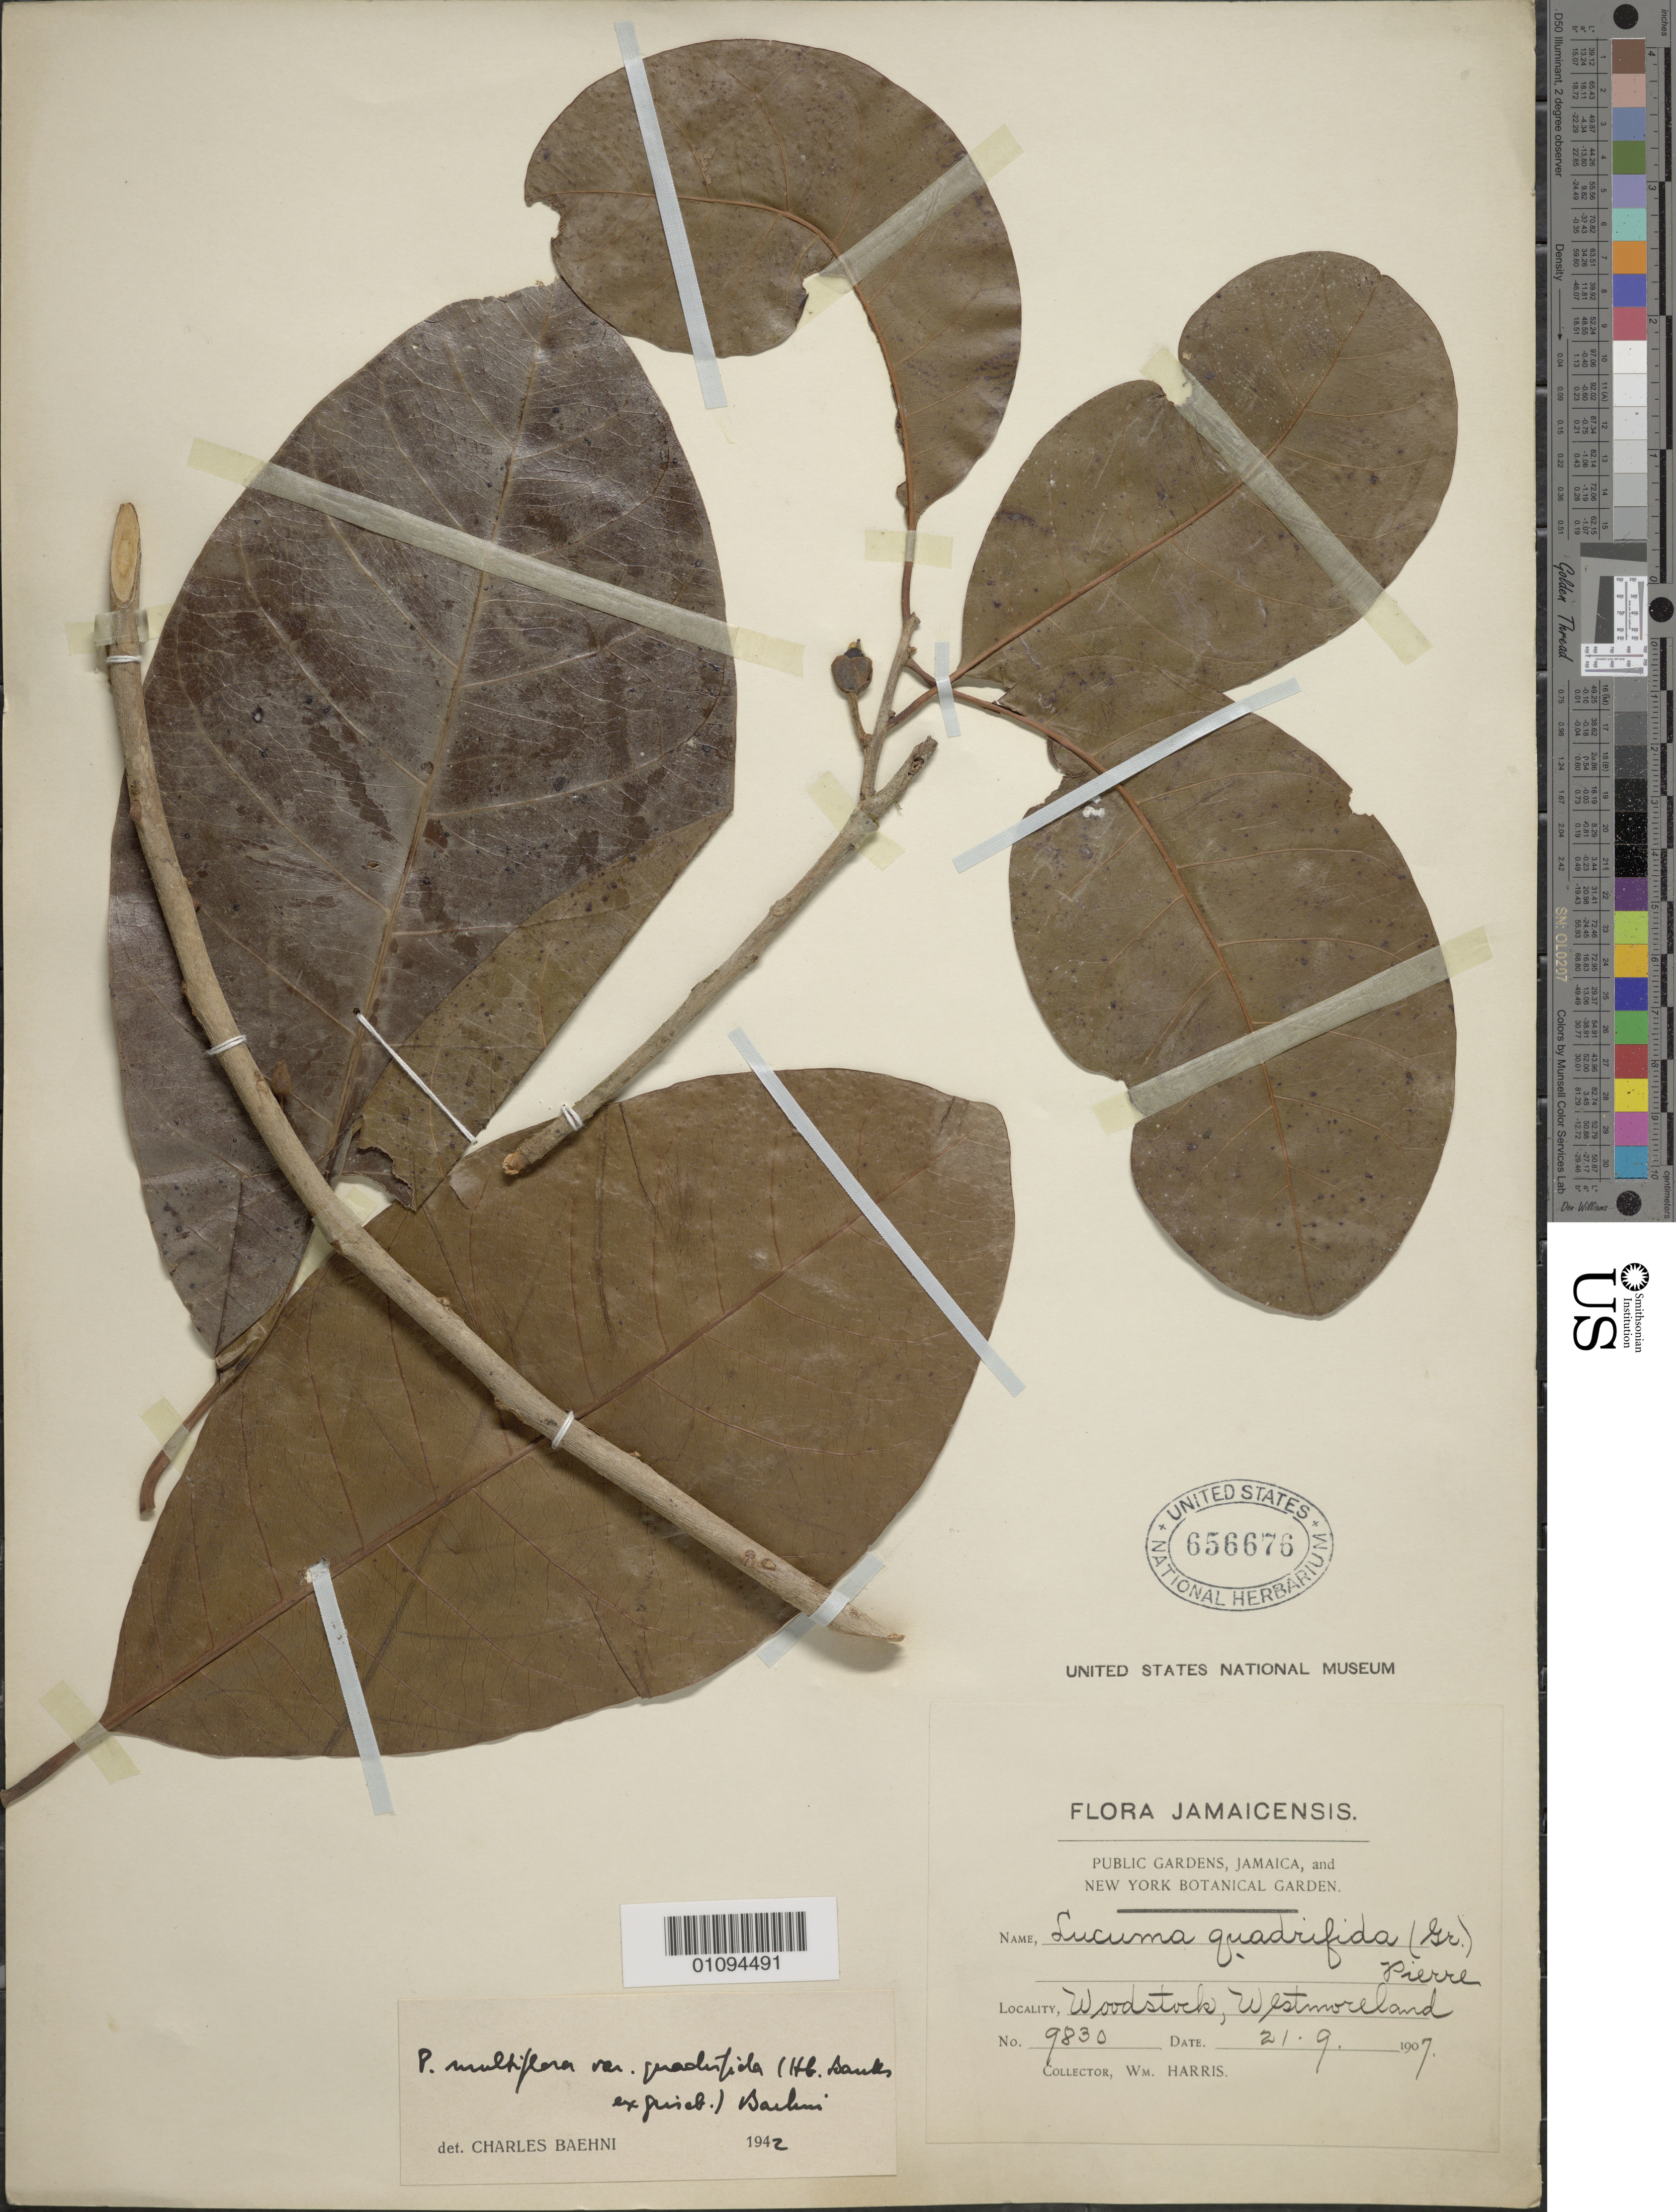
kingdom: Plantae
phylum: Tracheophyta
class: Magnoliopsida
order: Ericales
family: Sapotaceae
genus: Pouteria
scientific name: Pouteria multiflora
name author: (A. DC.) Eyma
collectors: W. Harris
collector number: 9830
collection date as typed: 21 Sep 1907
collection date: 1907-09-21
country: Jamaica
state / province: Westmoreland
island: Jamaica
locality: Woodstock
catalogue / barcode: US 656676